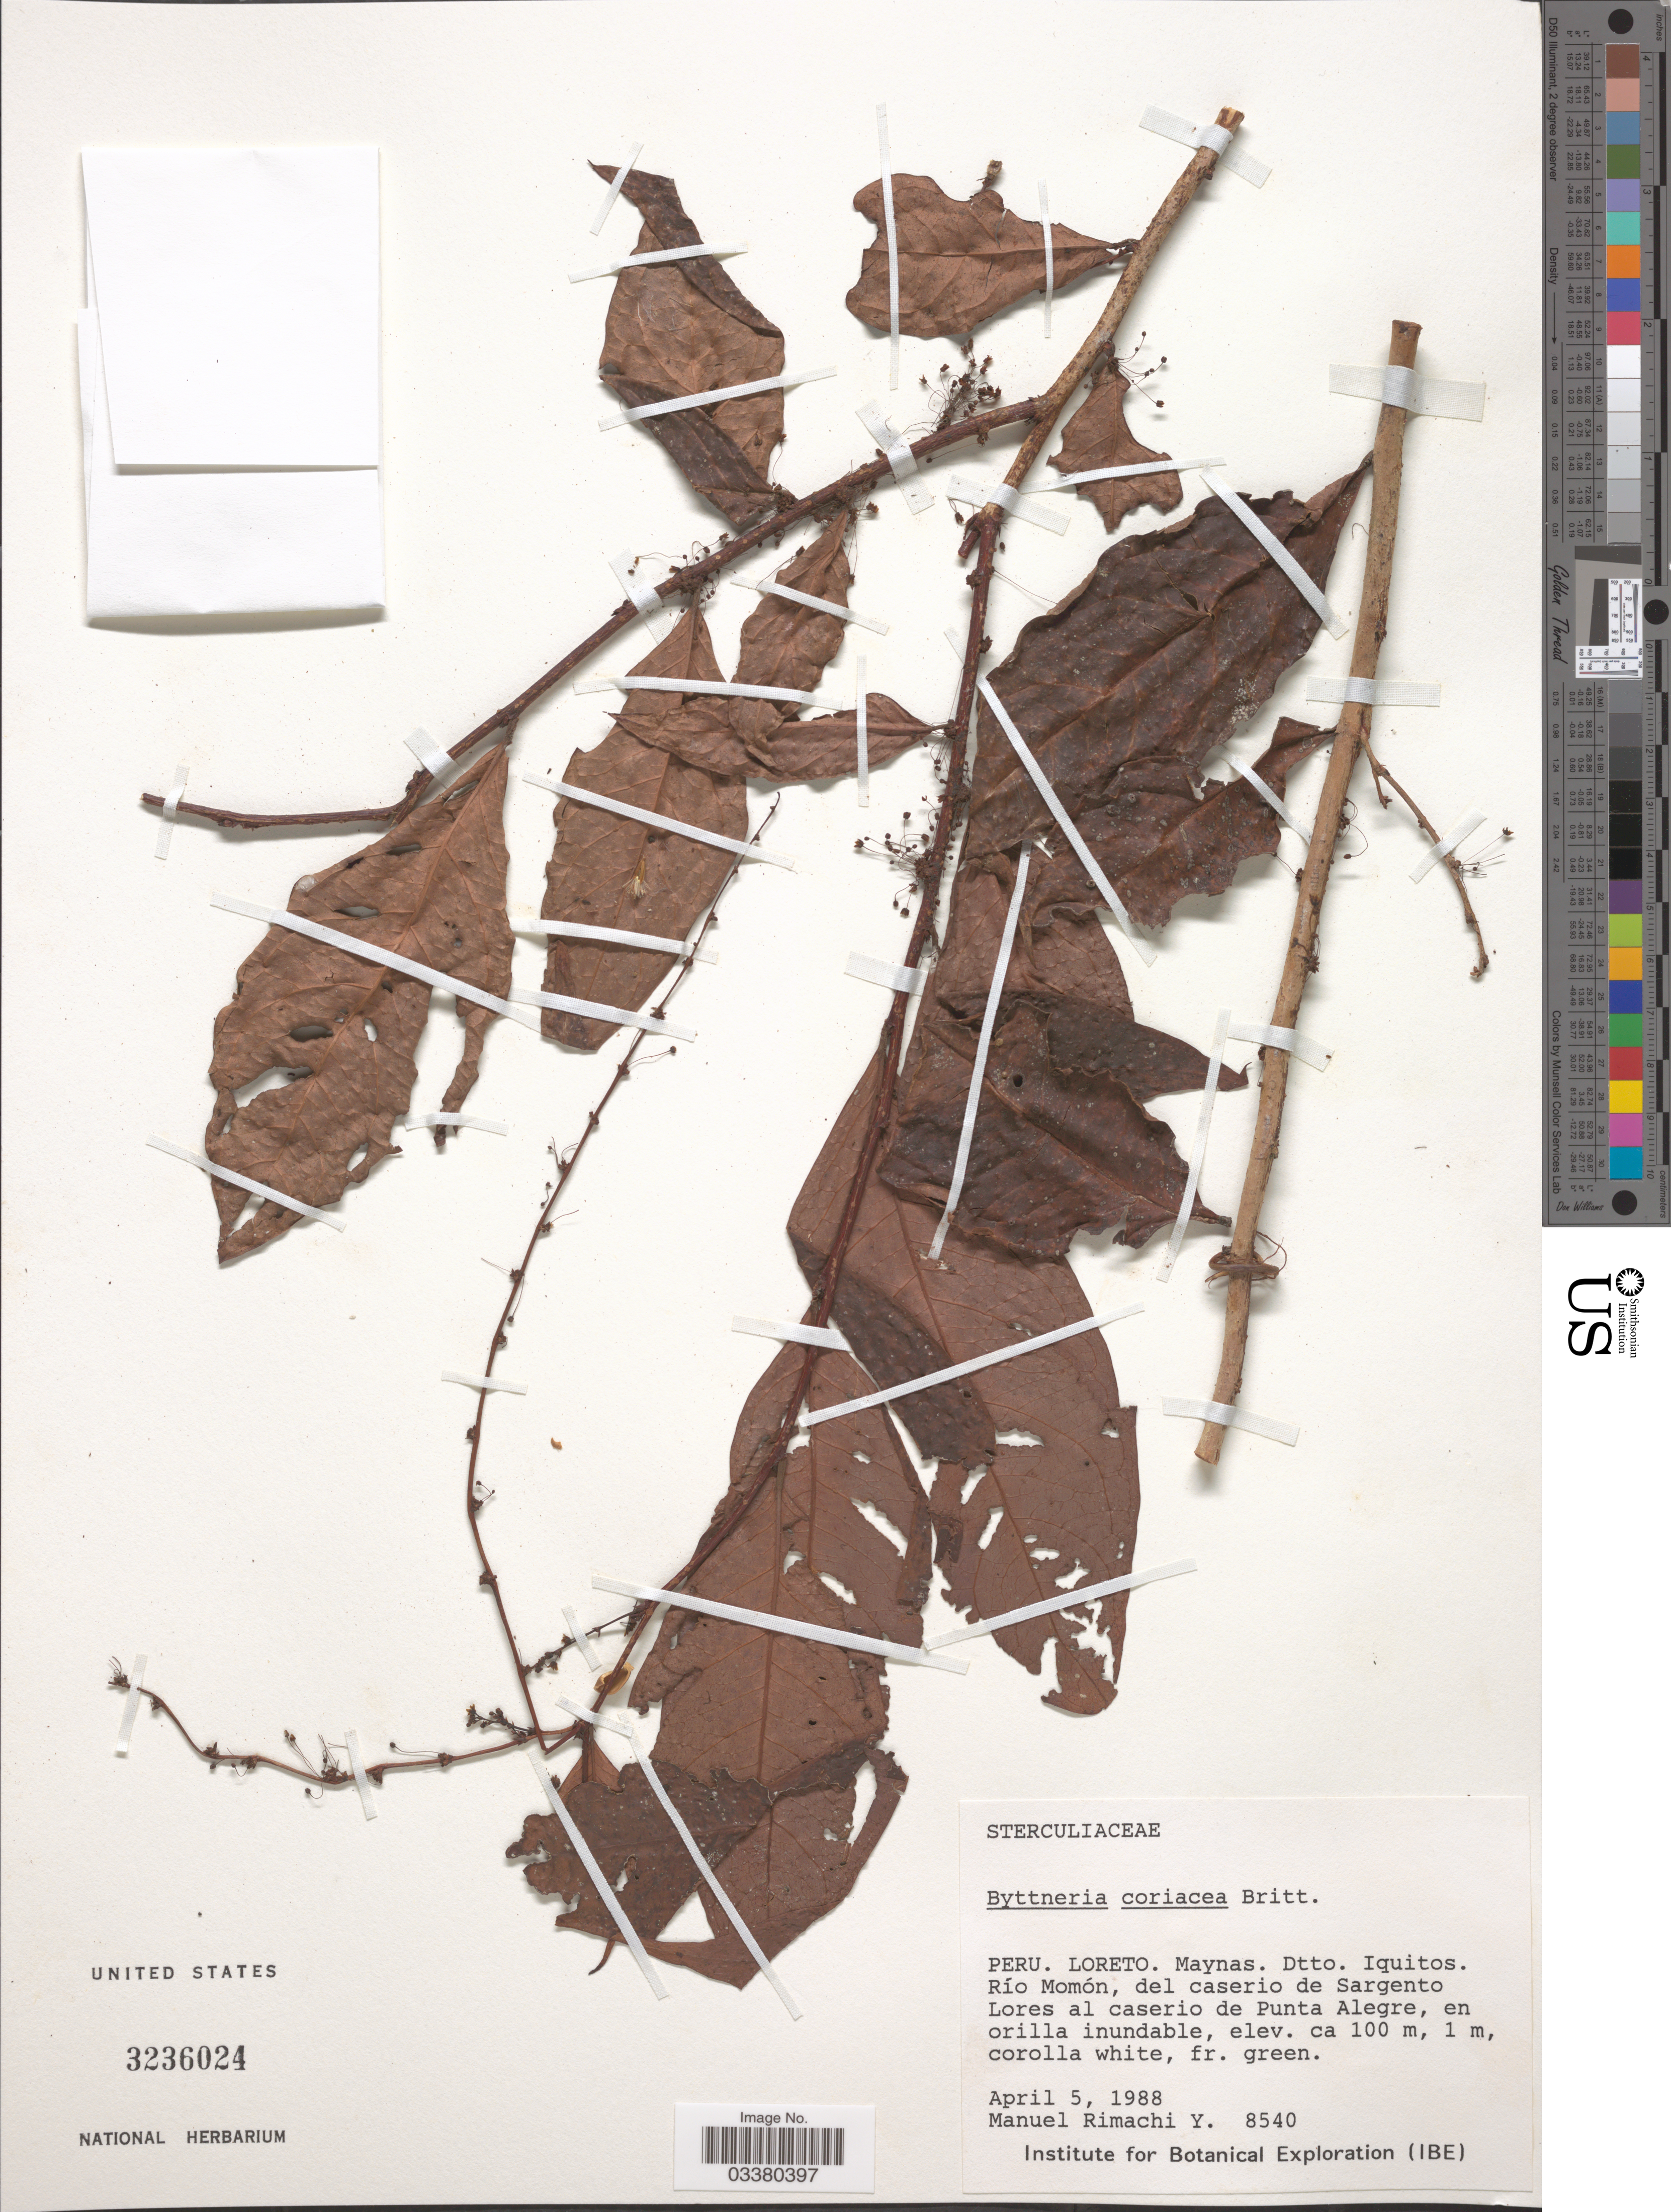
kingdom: Plantae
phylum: Tracheophyta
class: Magnoliopsida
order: Malvales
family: Malvaceae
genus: Byttneria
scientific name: Byttneria coriacea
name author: Britton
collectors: M. Rimachi Y.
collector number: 8540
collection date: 1988-04-05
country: Peru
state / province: Loreto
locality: Maynas. Dtto. Iquitos. Río Momón, del caserio de Sargento Lores al caserio de Punta Alegre, en orilla inundable.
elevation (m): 100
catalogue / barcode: US 3236024